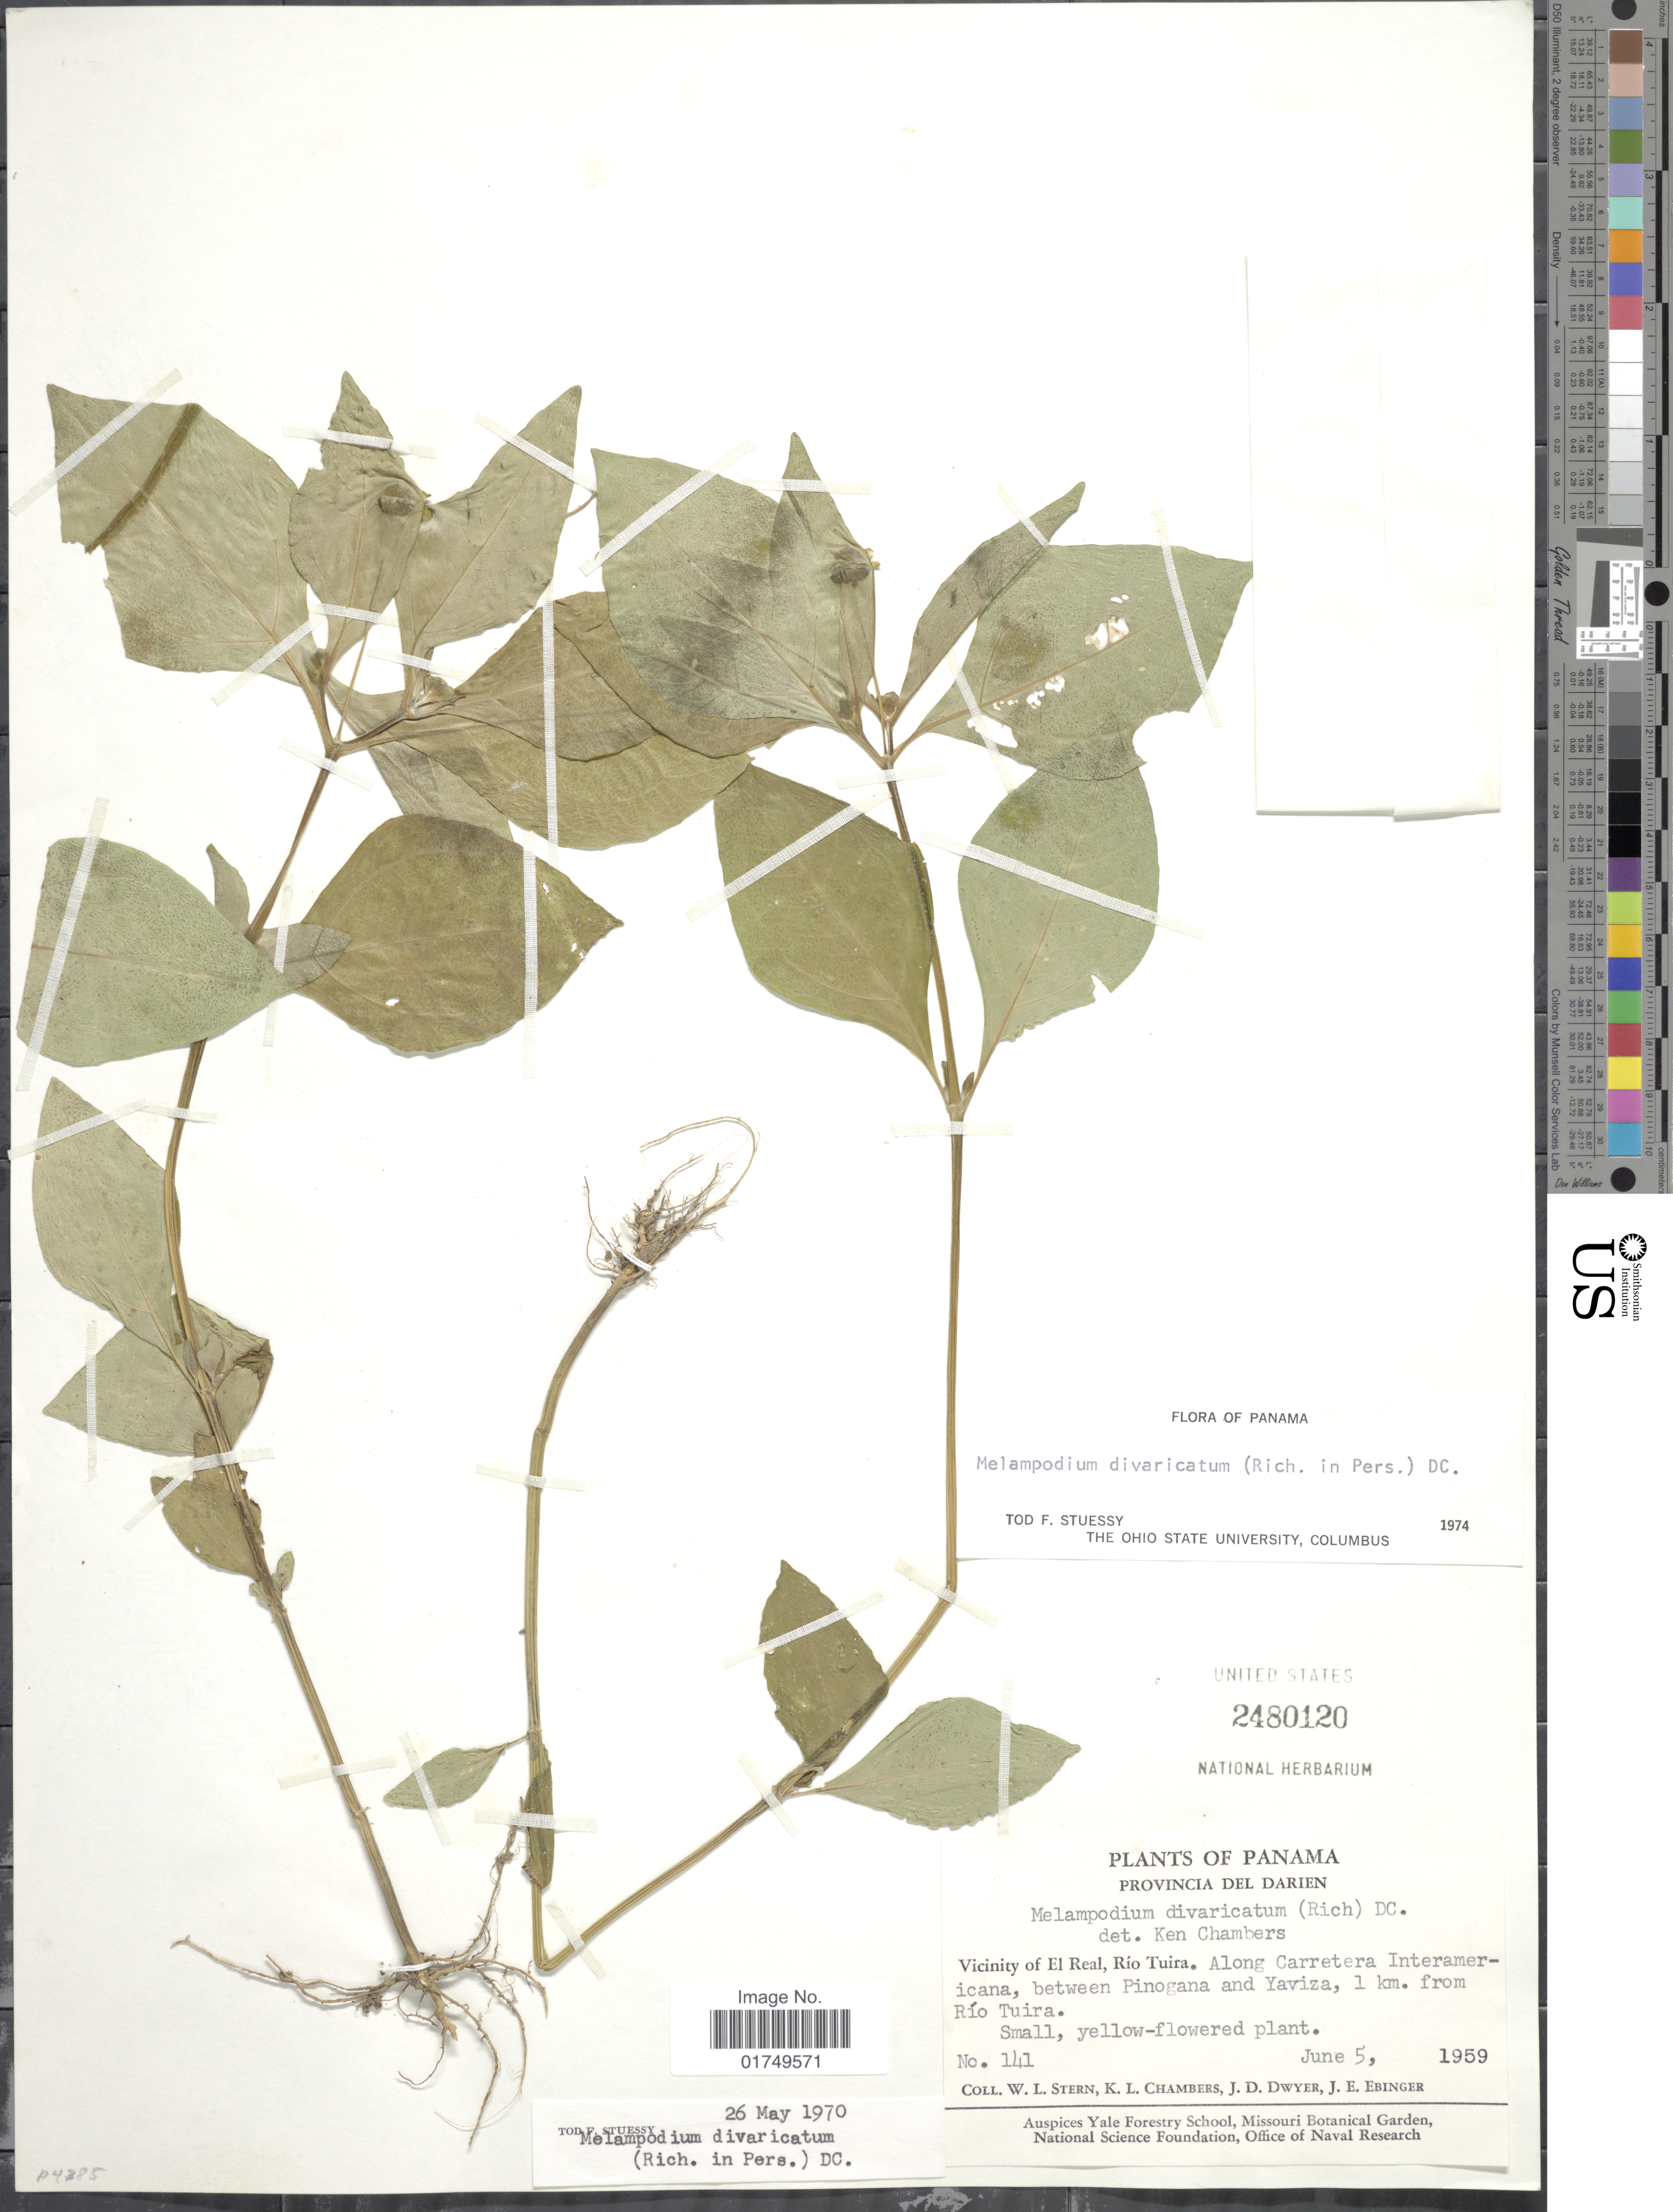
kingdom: Plantae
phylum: Tracheophyta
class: Magnoliopsida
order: Asterales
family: Asteraceae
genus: Melampodium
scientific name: Melampodium divaricatum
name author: (Rich.) DC.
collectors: W. L. Stern, K. Chambers, J. D. Dwyer & J. Ebinger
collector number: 141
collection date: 1959-06-05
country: Panama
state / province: Darién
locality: Vicinity of El Real, Rio Tuira, Along Carretera Interamericana, between Pinogana and Yaviza, 1 km. from Rio Tuira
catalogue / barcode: US 2480120